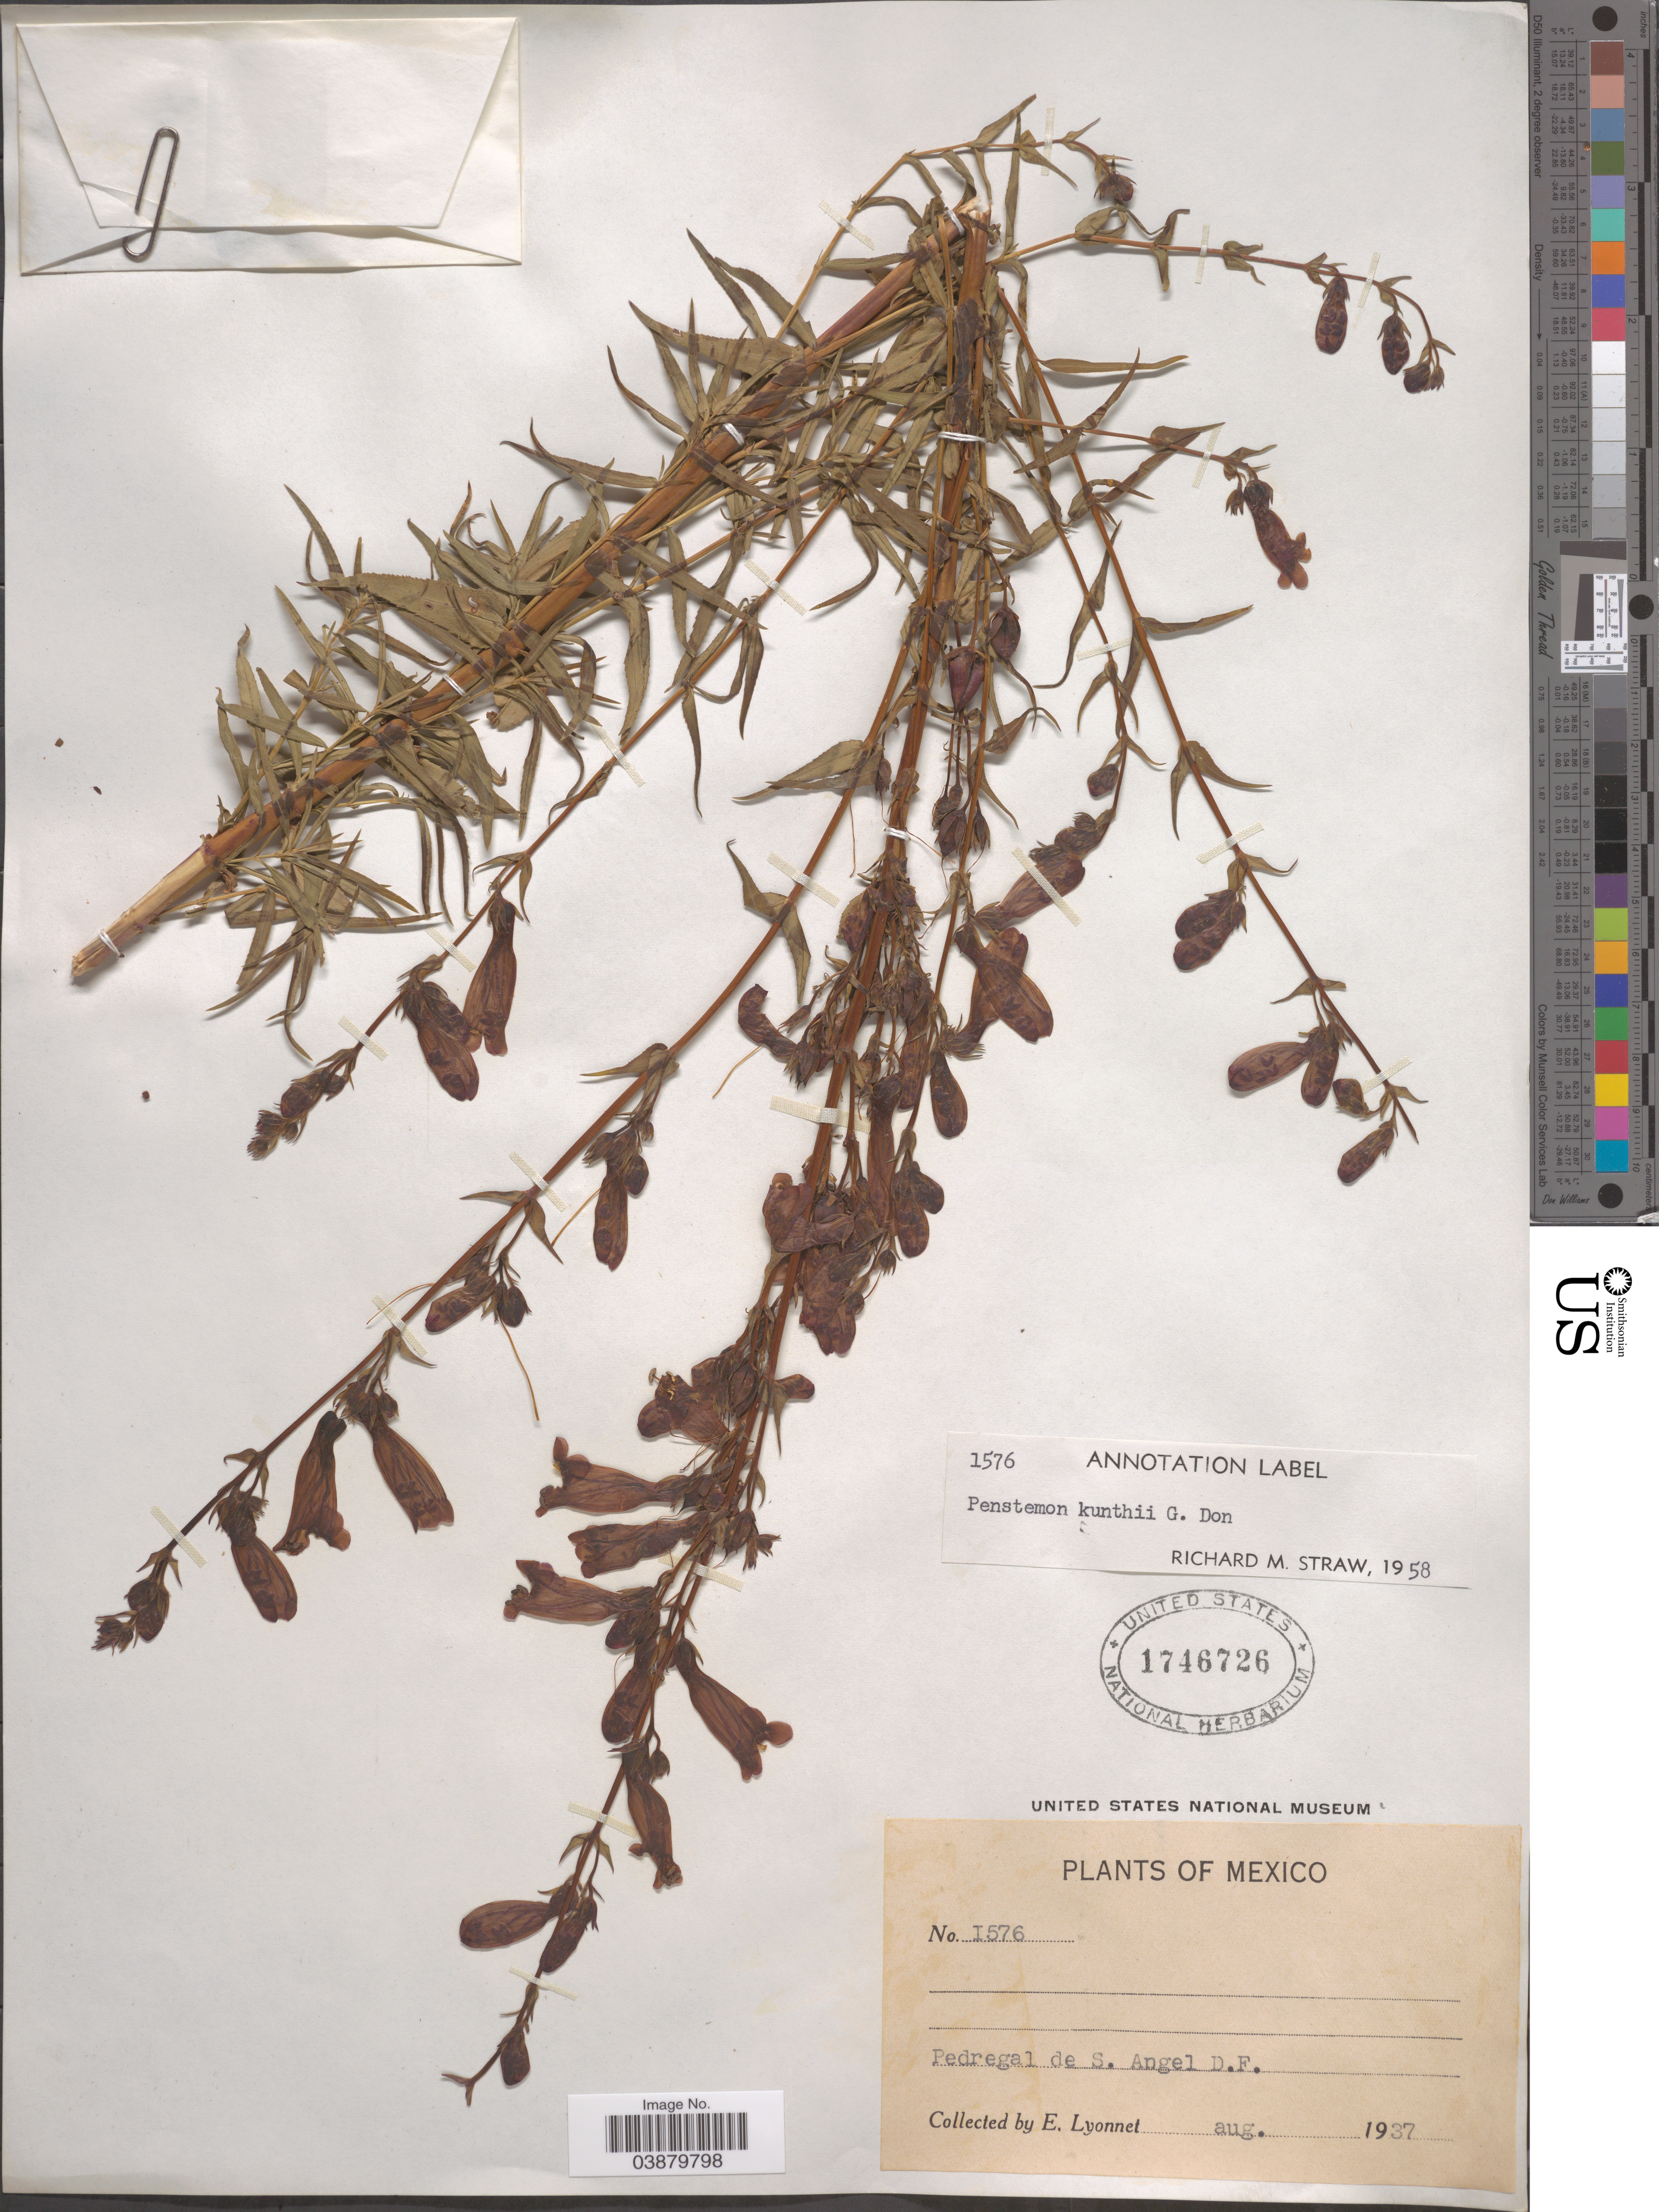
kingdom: Plantae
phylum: Tracheophyta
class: Magnoliopsida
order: Lamiales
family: Plantaginaceae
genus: Penstemon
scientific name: Penstemon kunthii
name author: G. Don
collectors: E. Lyonnet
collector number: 1576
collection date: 1937-08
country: Mexico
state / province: Distrito Federal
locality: Pedregal de S. Angel.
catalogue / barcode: US 1746726